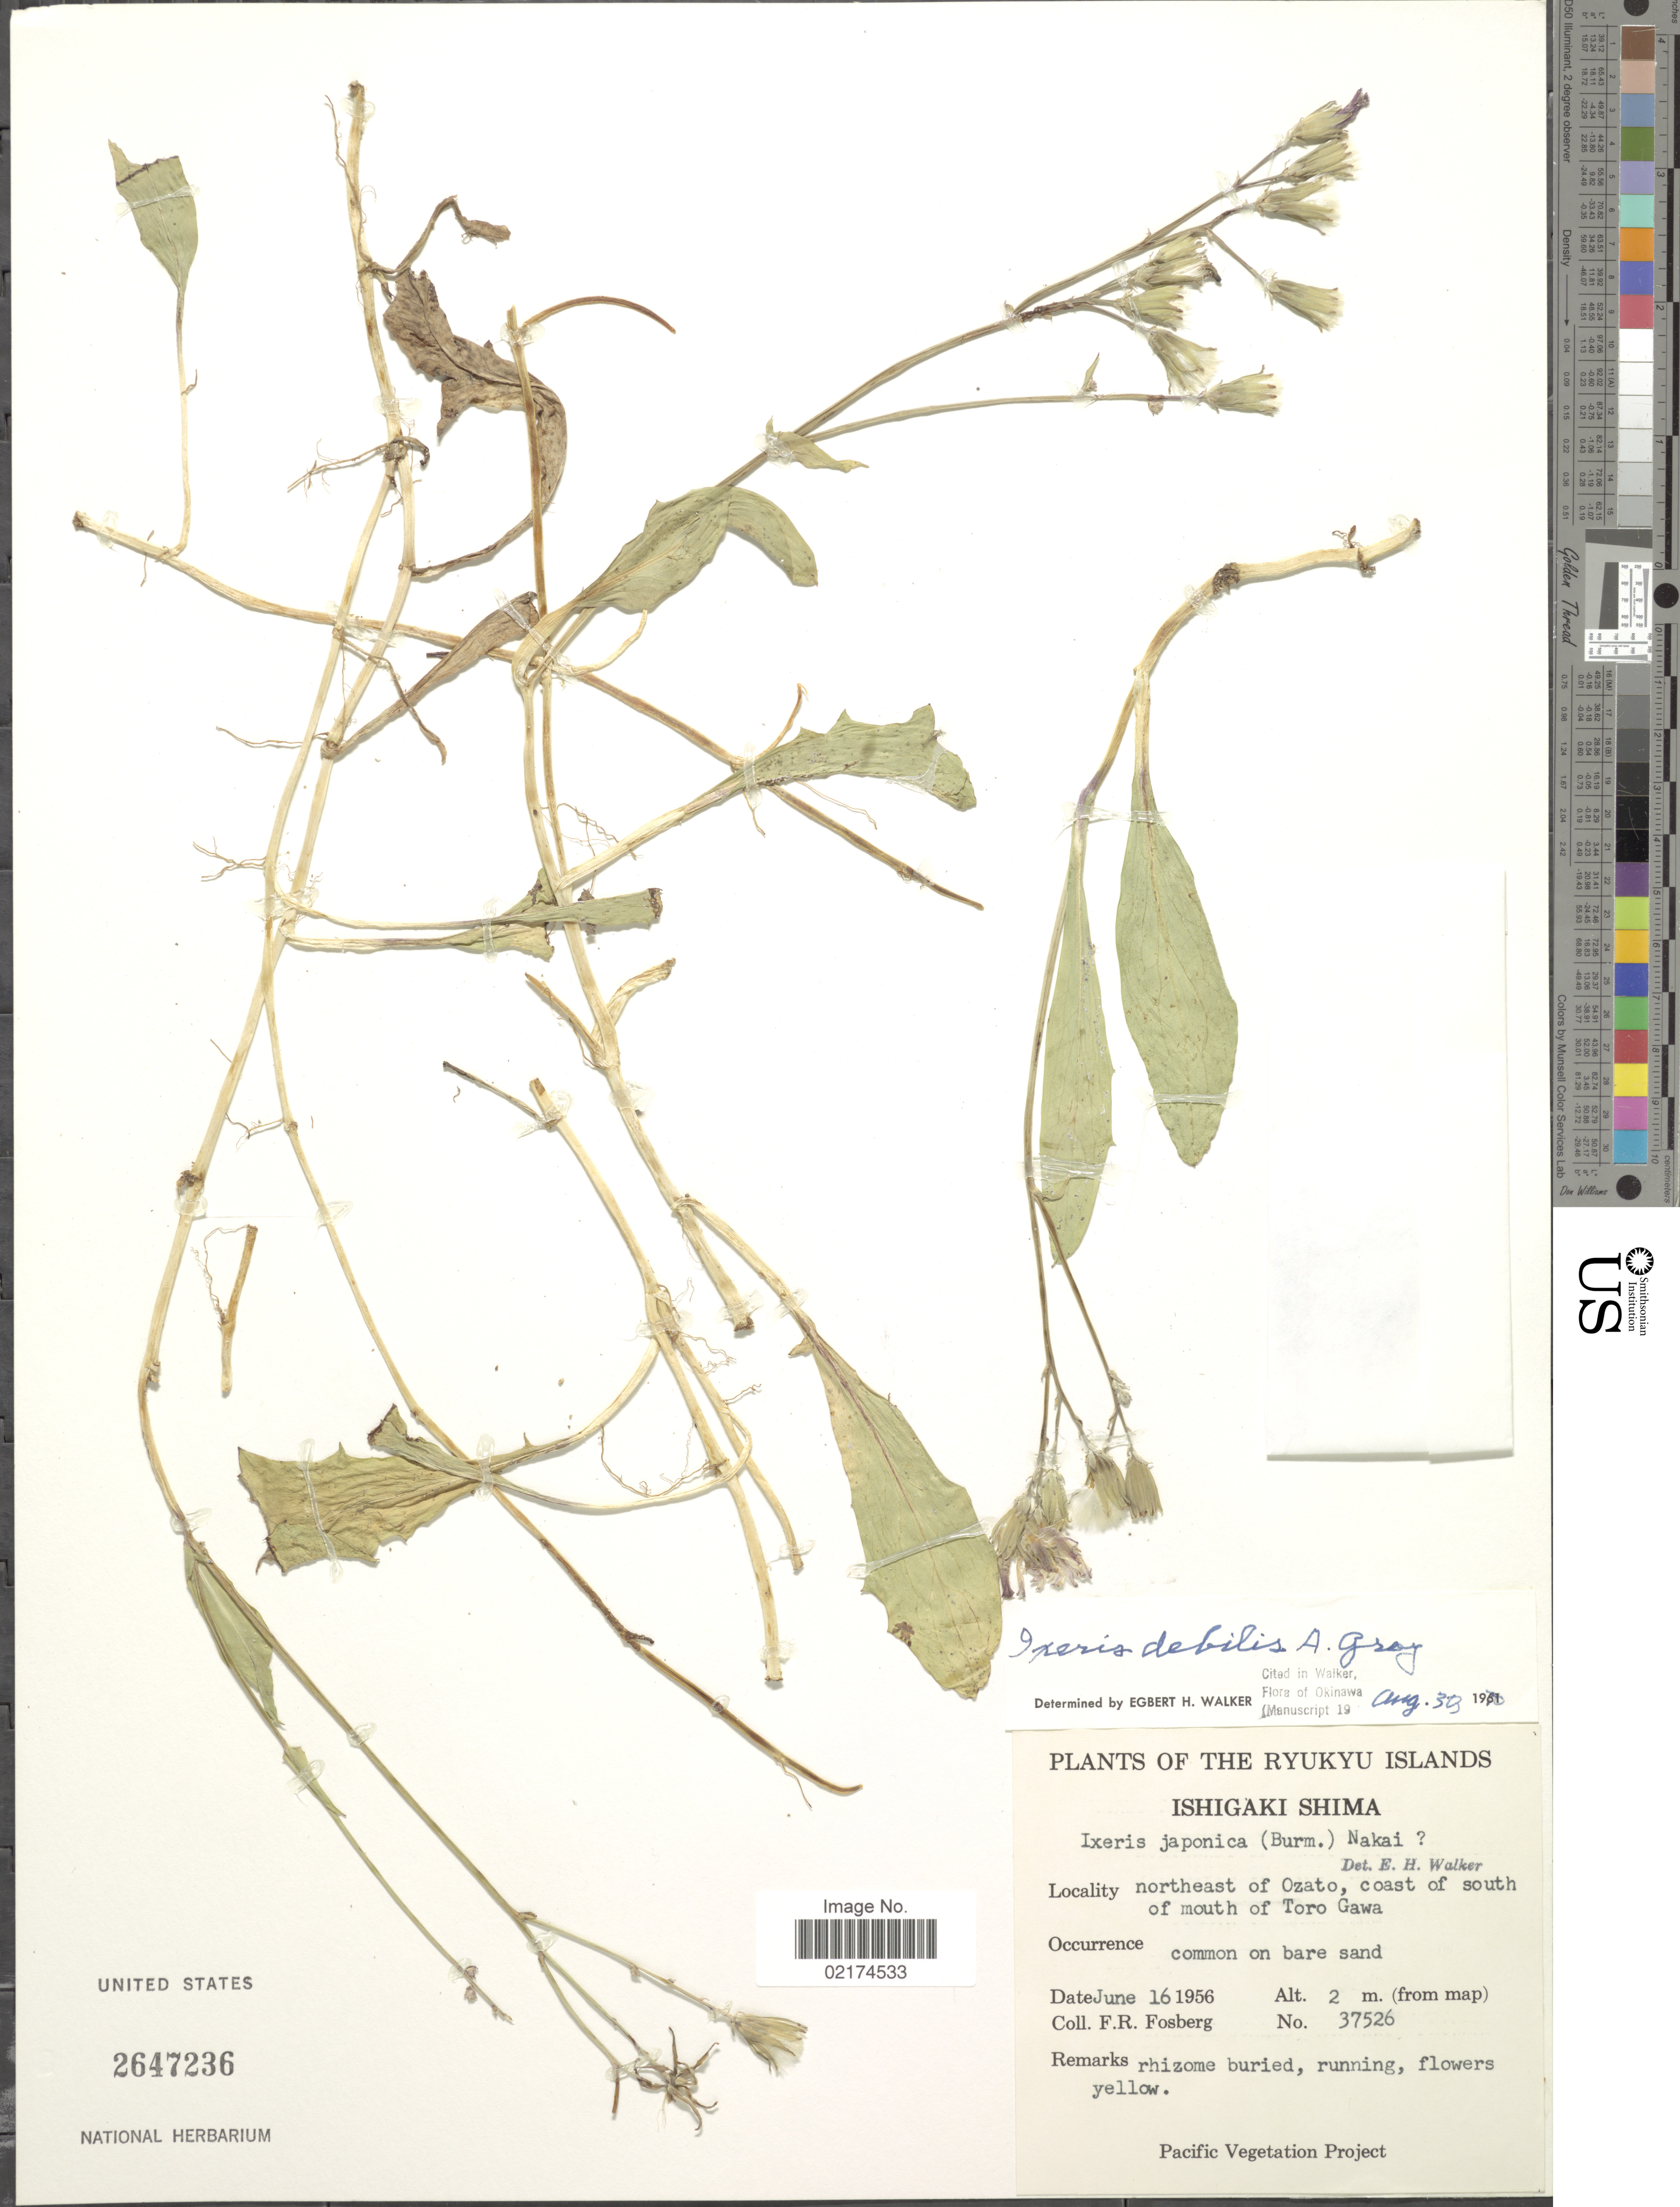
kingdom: Plantae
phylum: Tracheophyta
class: Magnoliopsida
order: Asterales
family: Asteraceae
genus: Ixeris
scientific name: Ixeris debilis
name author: (Thunb.) A. Gray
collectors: F. R. Fosberg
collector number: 37526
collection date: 1956-06-16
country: Japan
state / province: Okinawa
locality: The Ryukyu Islands, Ishigaki Shima, northeast of Ozato, coast of south of mouth of Toro Gawa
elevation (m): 2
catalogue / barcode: US 2647236